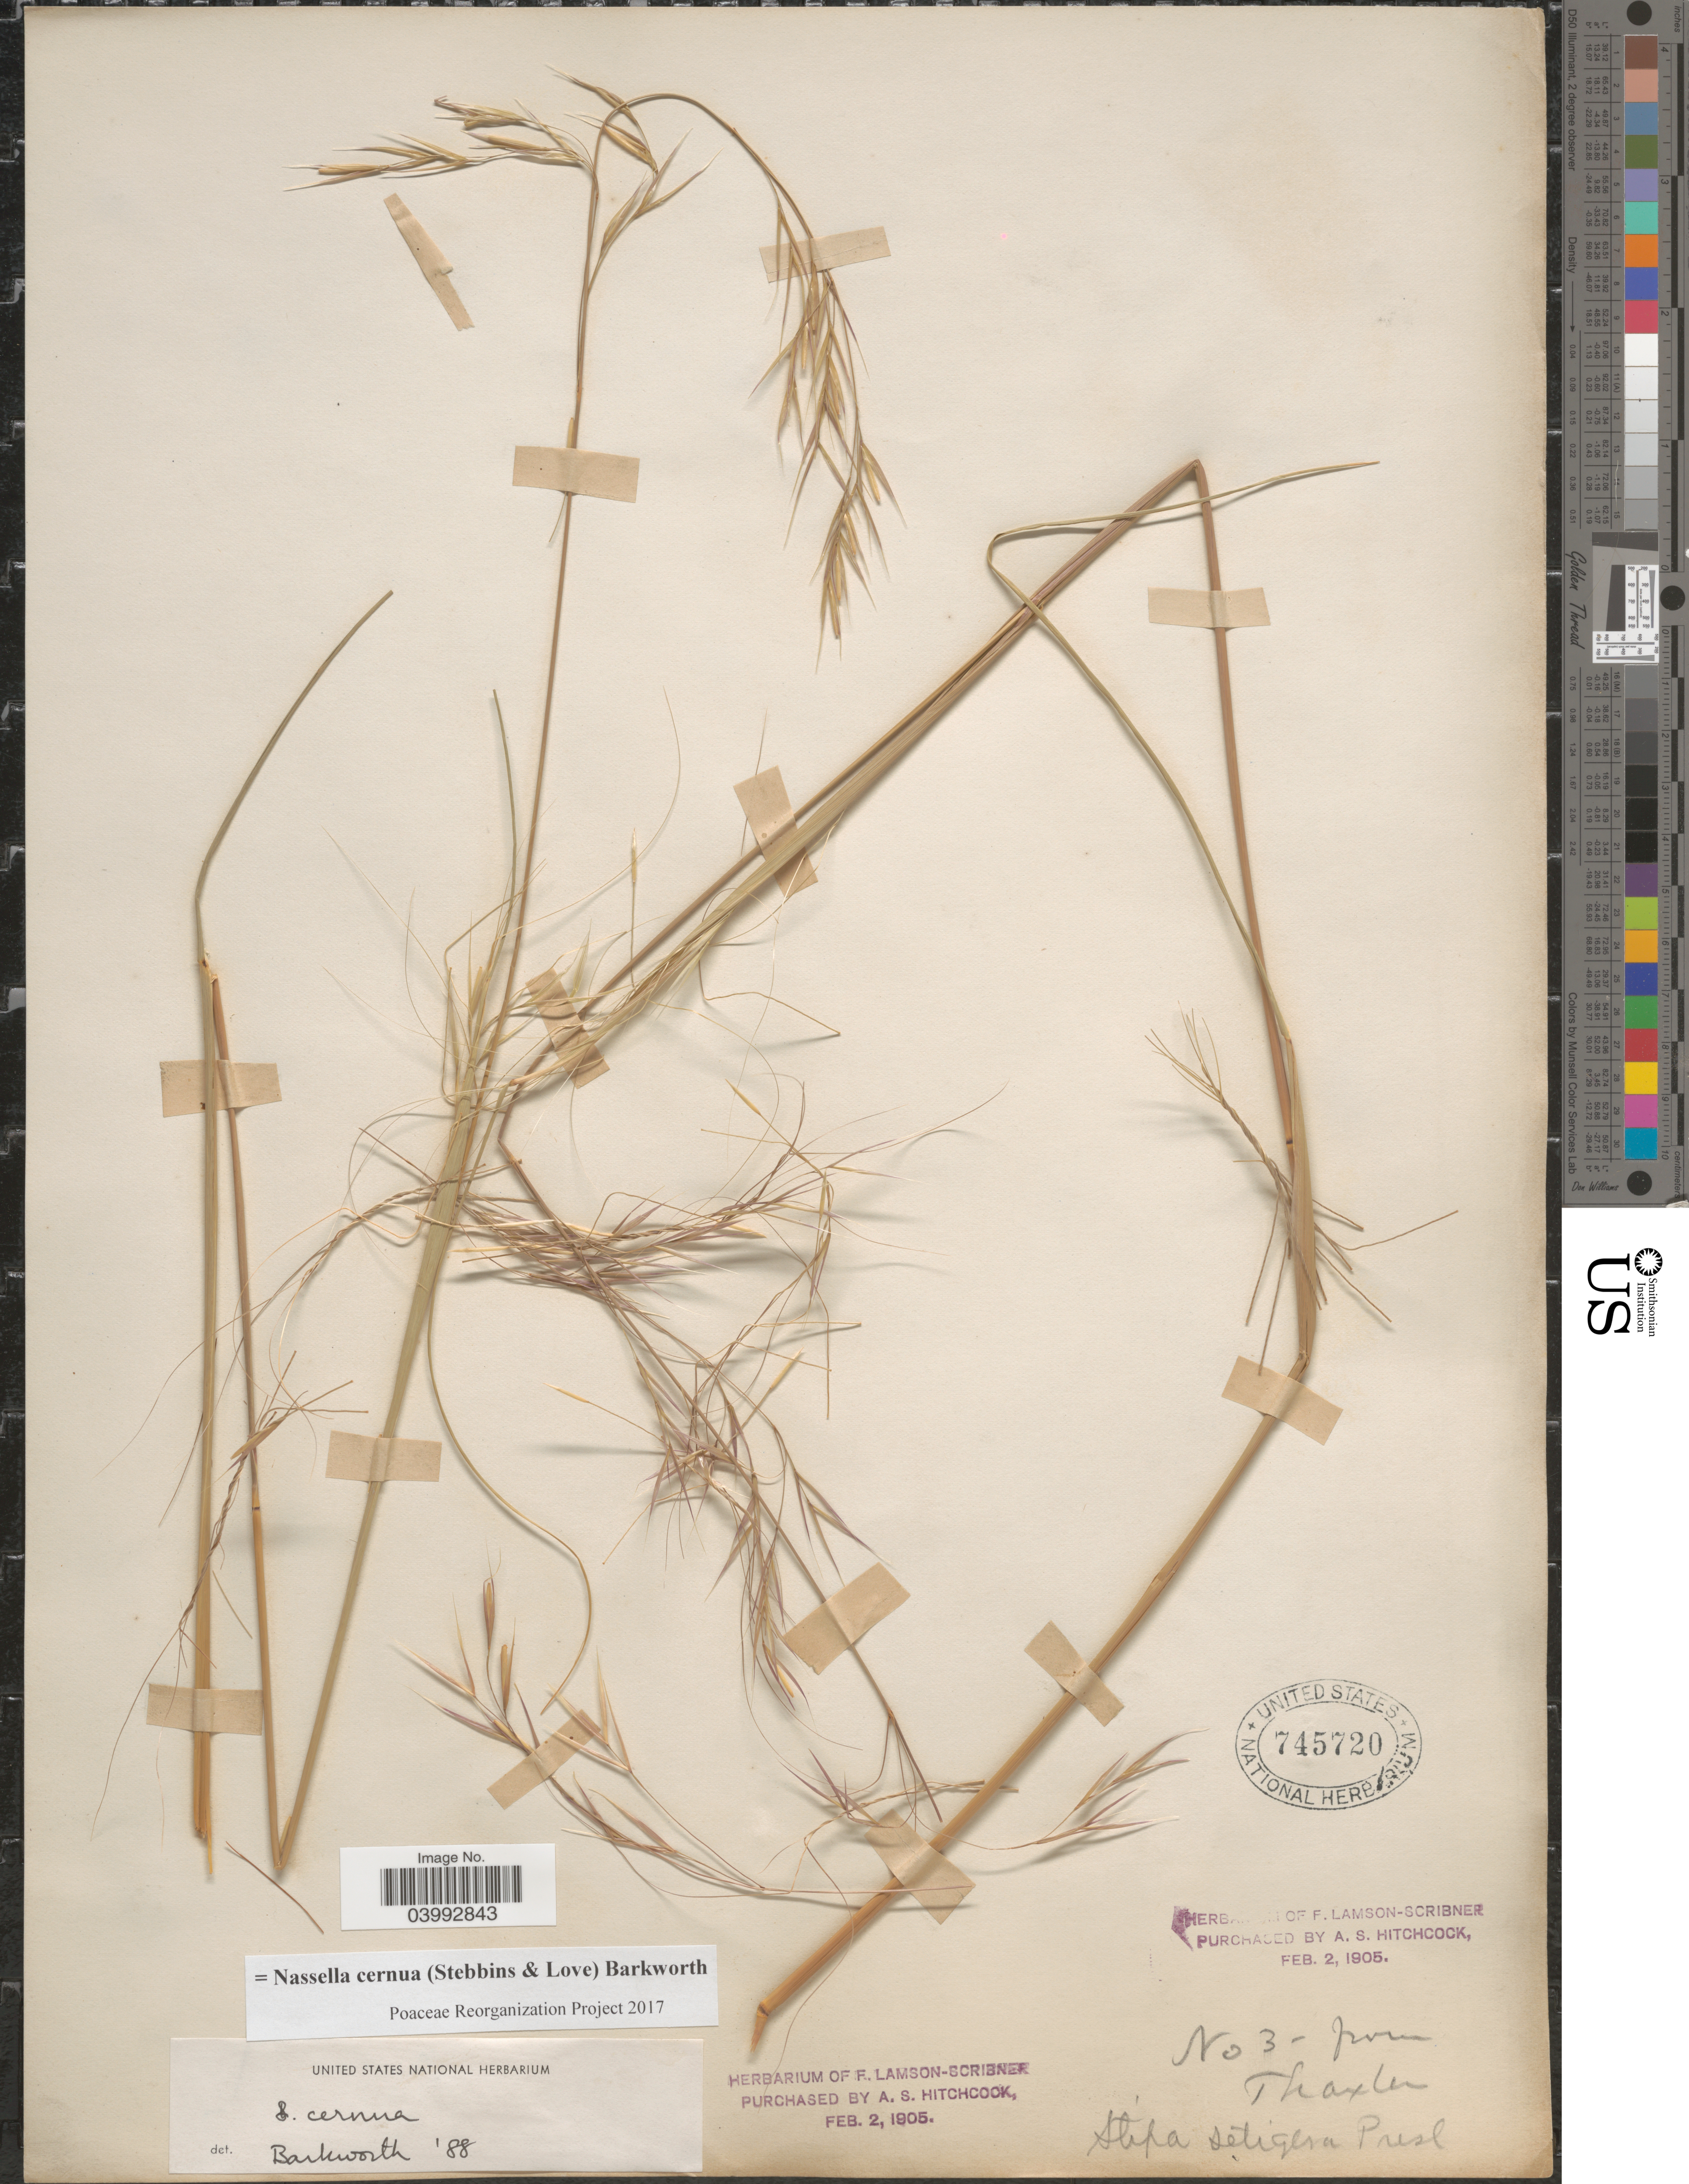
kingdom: Plantae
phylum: Tracheophyta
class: Liliopsida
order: Poales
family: Poaceae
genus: Nassella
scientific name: Nassella cernua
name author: (Stebbins & Love) Barkworth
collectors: Thaxter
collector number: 3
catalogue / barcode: US 745720